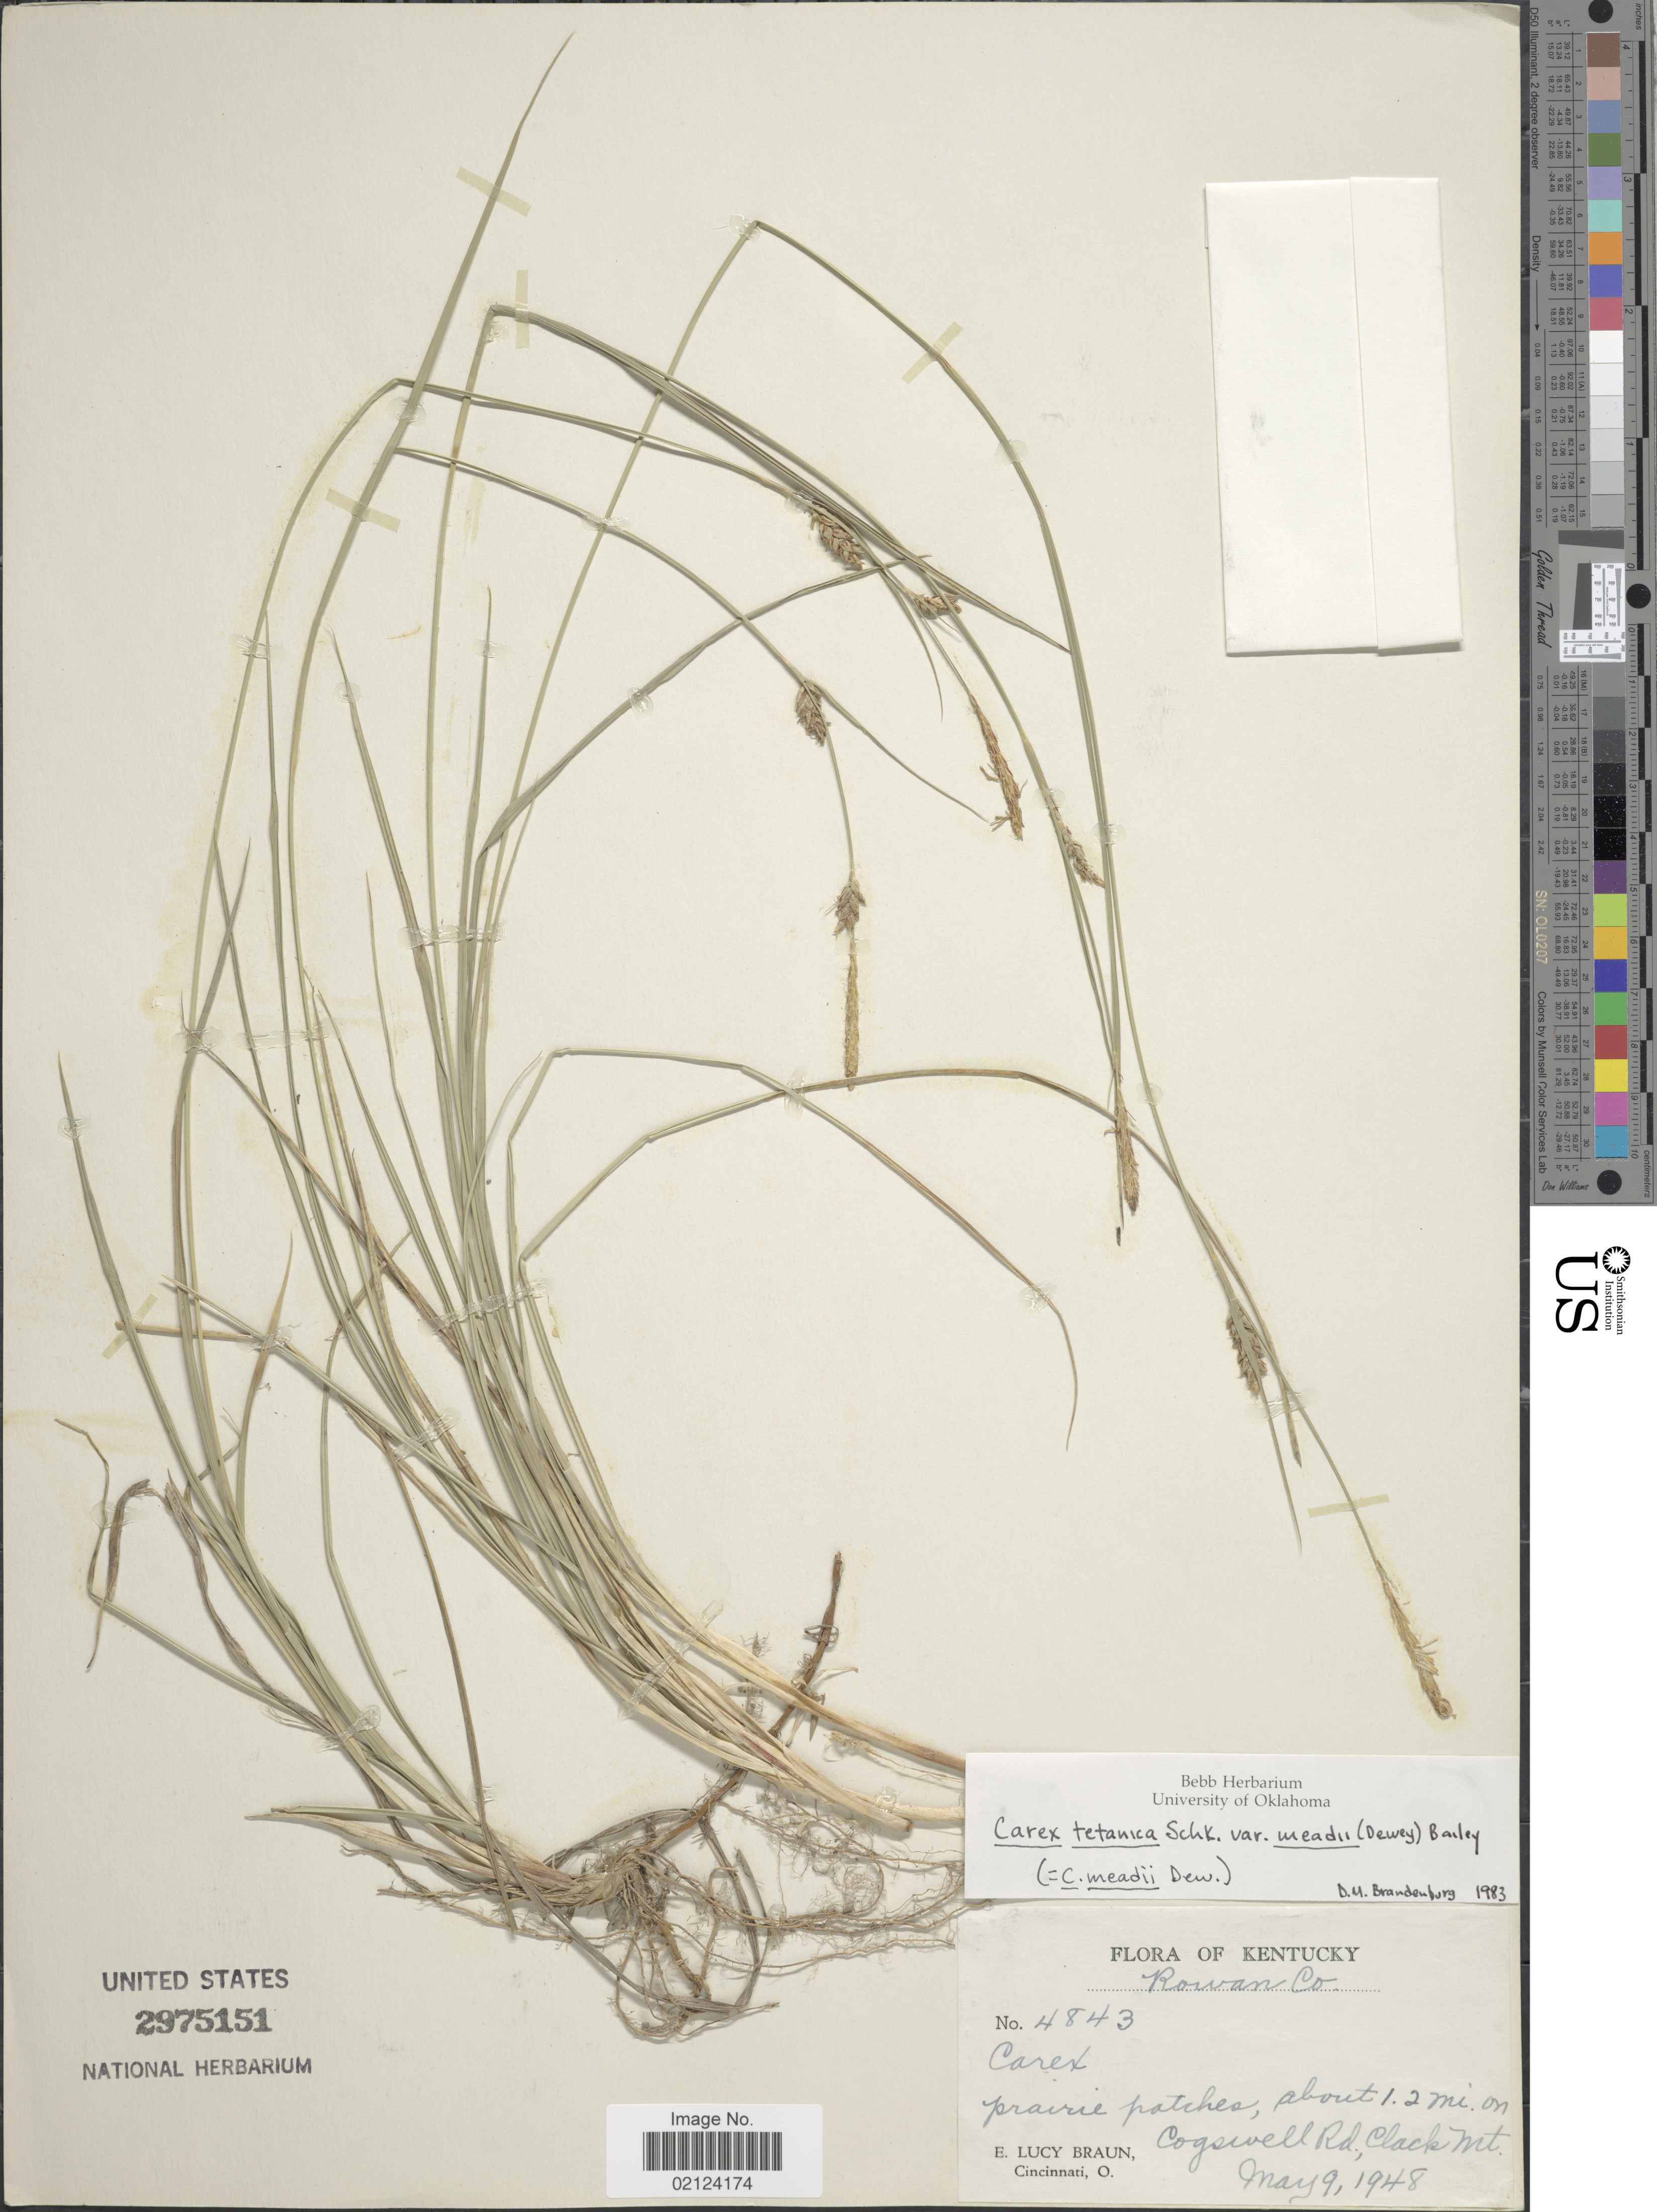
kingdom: Plantae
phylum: Tracheophyta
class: Liliopsida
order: Poales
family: Cyperaceae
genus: Carex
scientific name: Carex meadii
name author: Dewey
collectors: E. L. Braun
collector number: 4843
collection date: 1948-05-09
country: United States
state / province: Kentucky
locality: Rowan Co., about 1.2 mi. on Cogswell Rd., Clack Mt.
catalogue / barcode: US 2975151